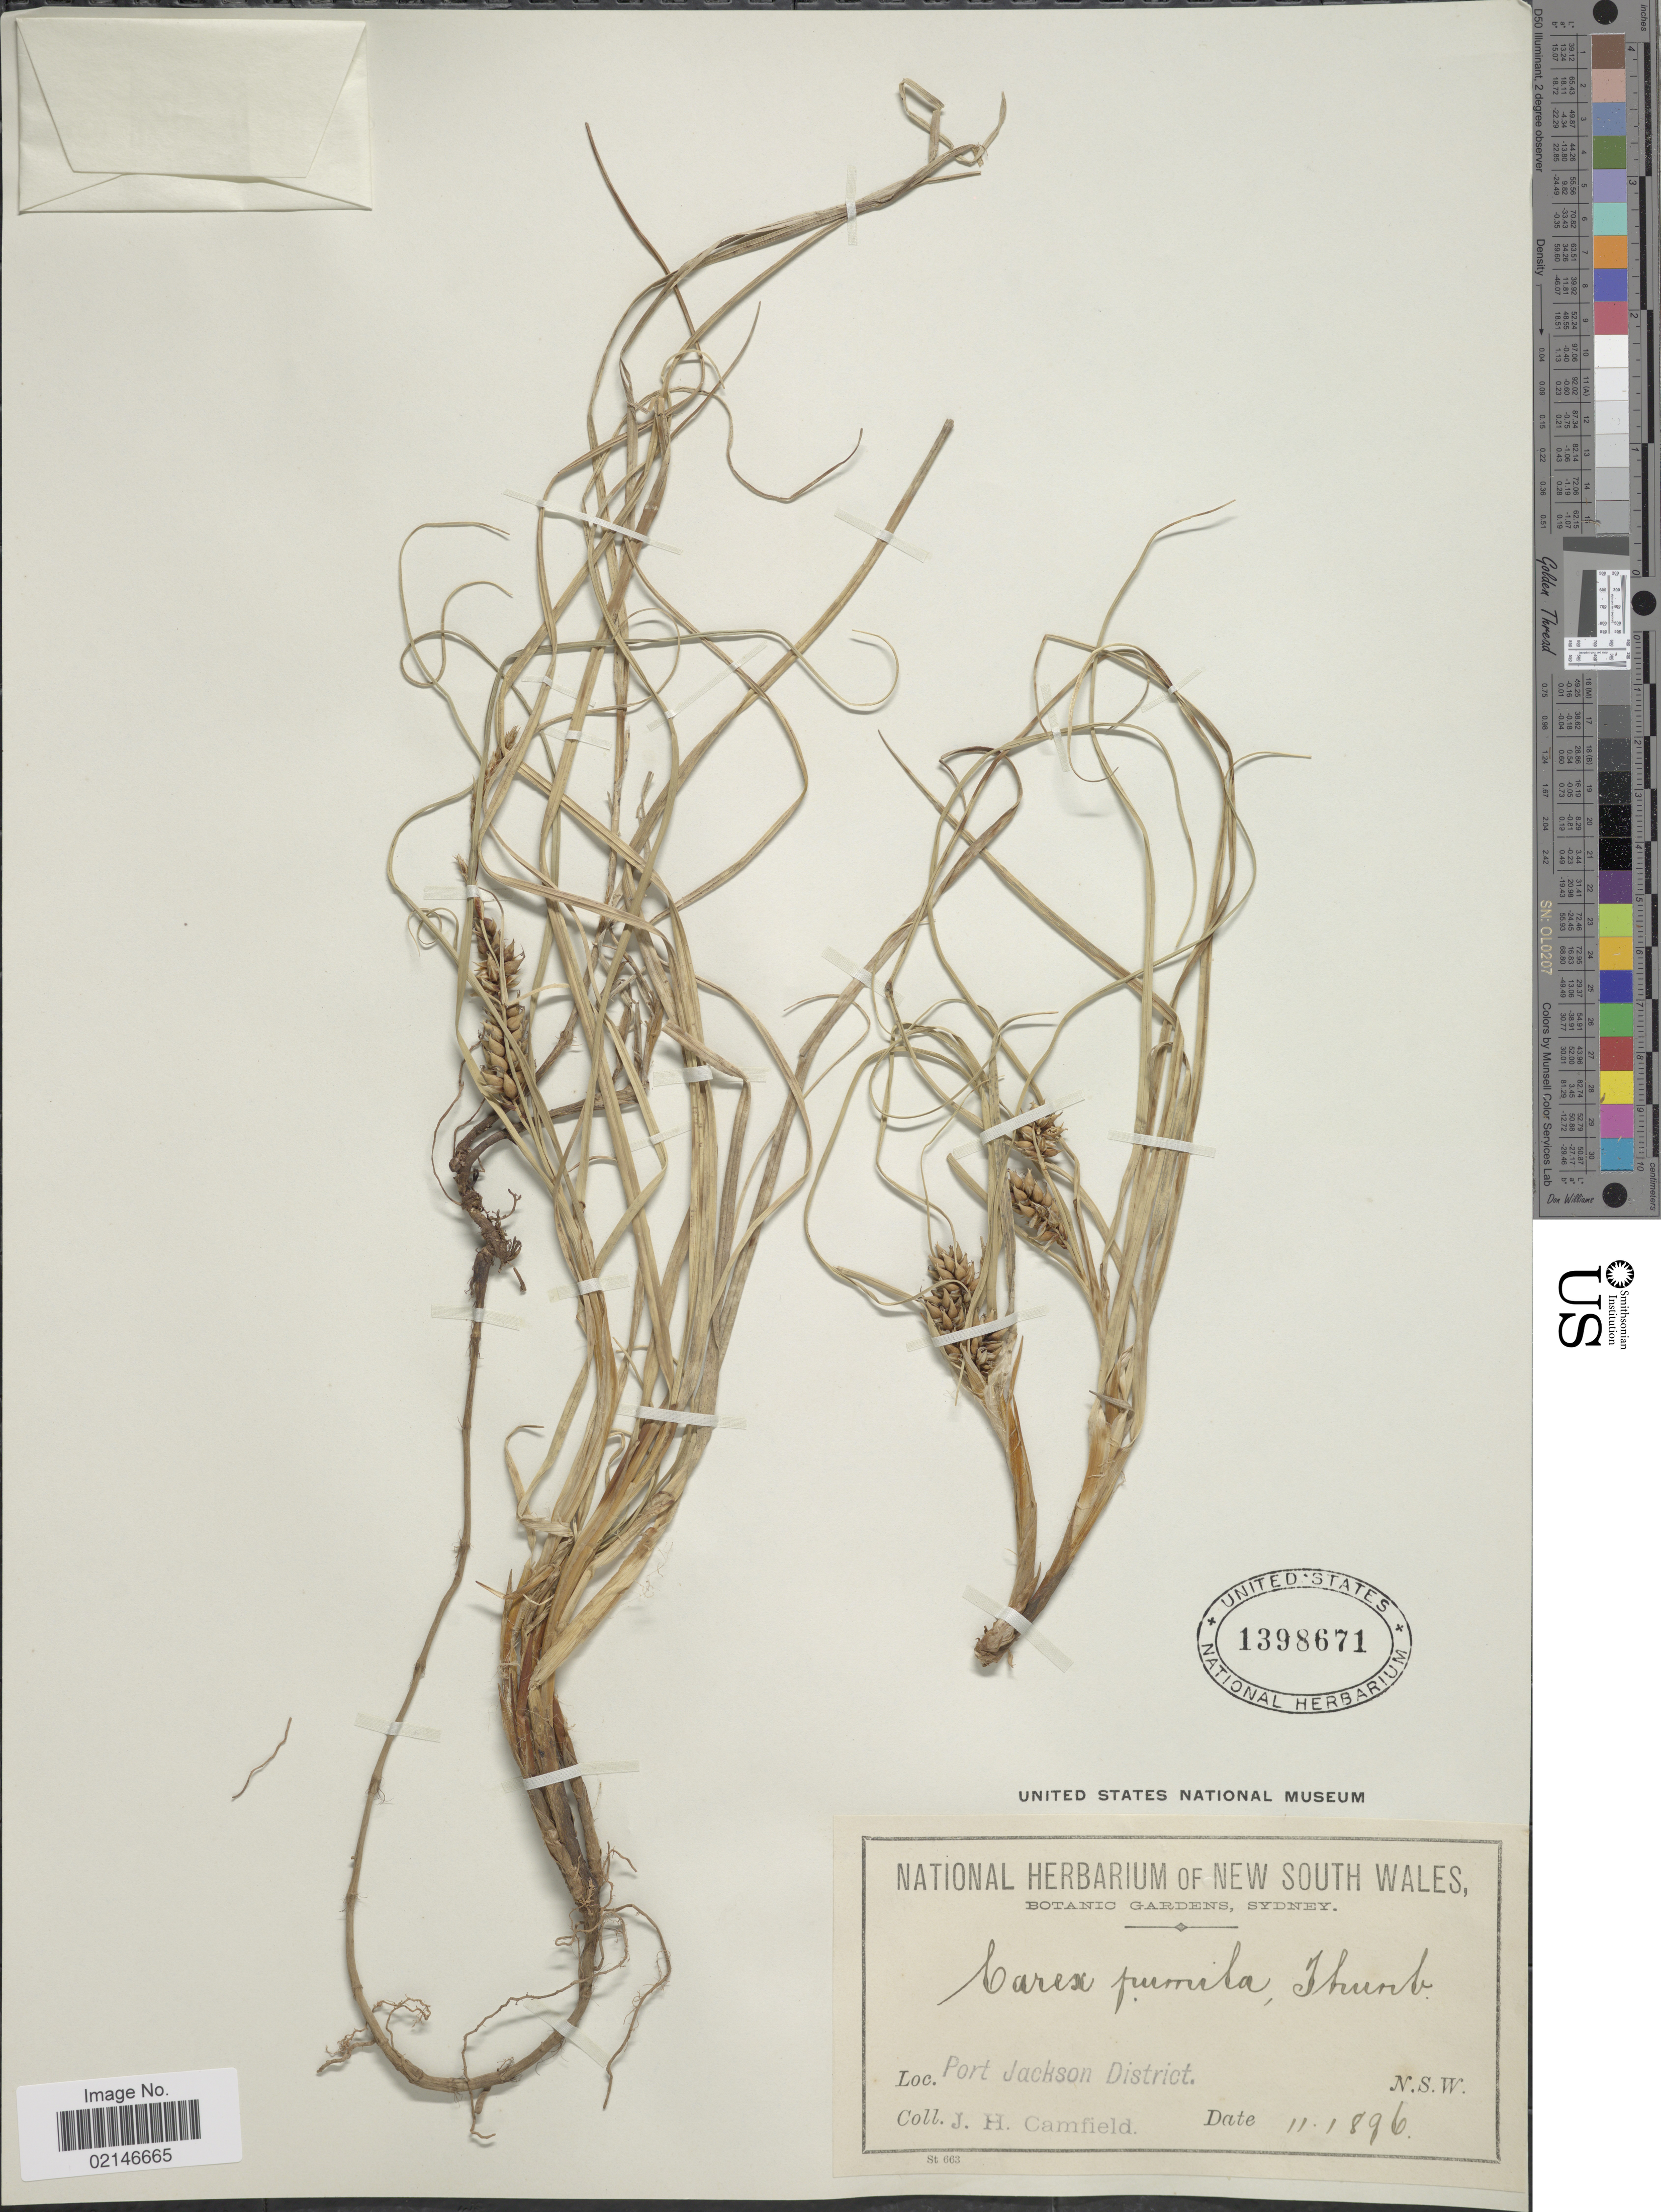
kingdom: Plantae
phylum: Tracheophyta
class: Liliopsida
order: Poales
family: Cyperaceae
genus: Carex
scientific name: Carex pumila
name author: Thunb.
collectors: J. Camfield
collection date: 1896-11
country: Australia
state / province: New South Wales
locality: Port Jackson District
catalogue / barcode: US 1398671